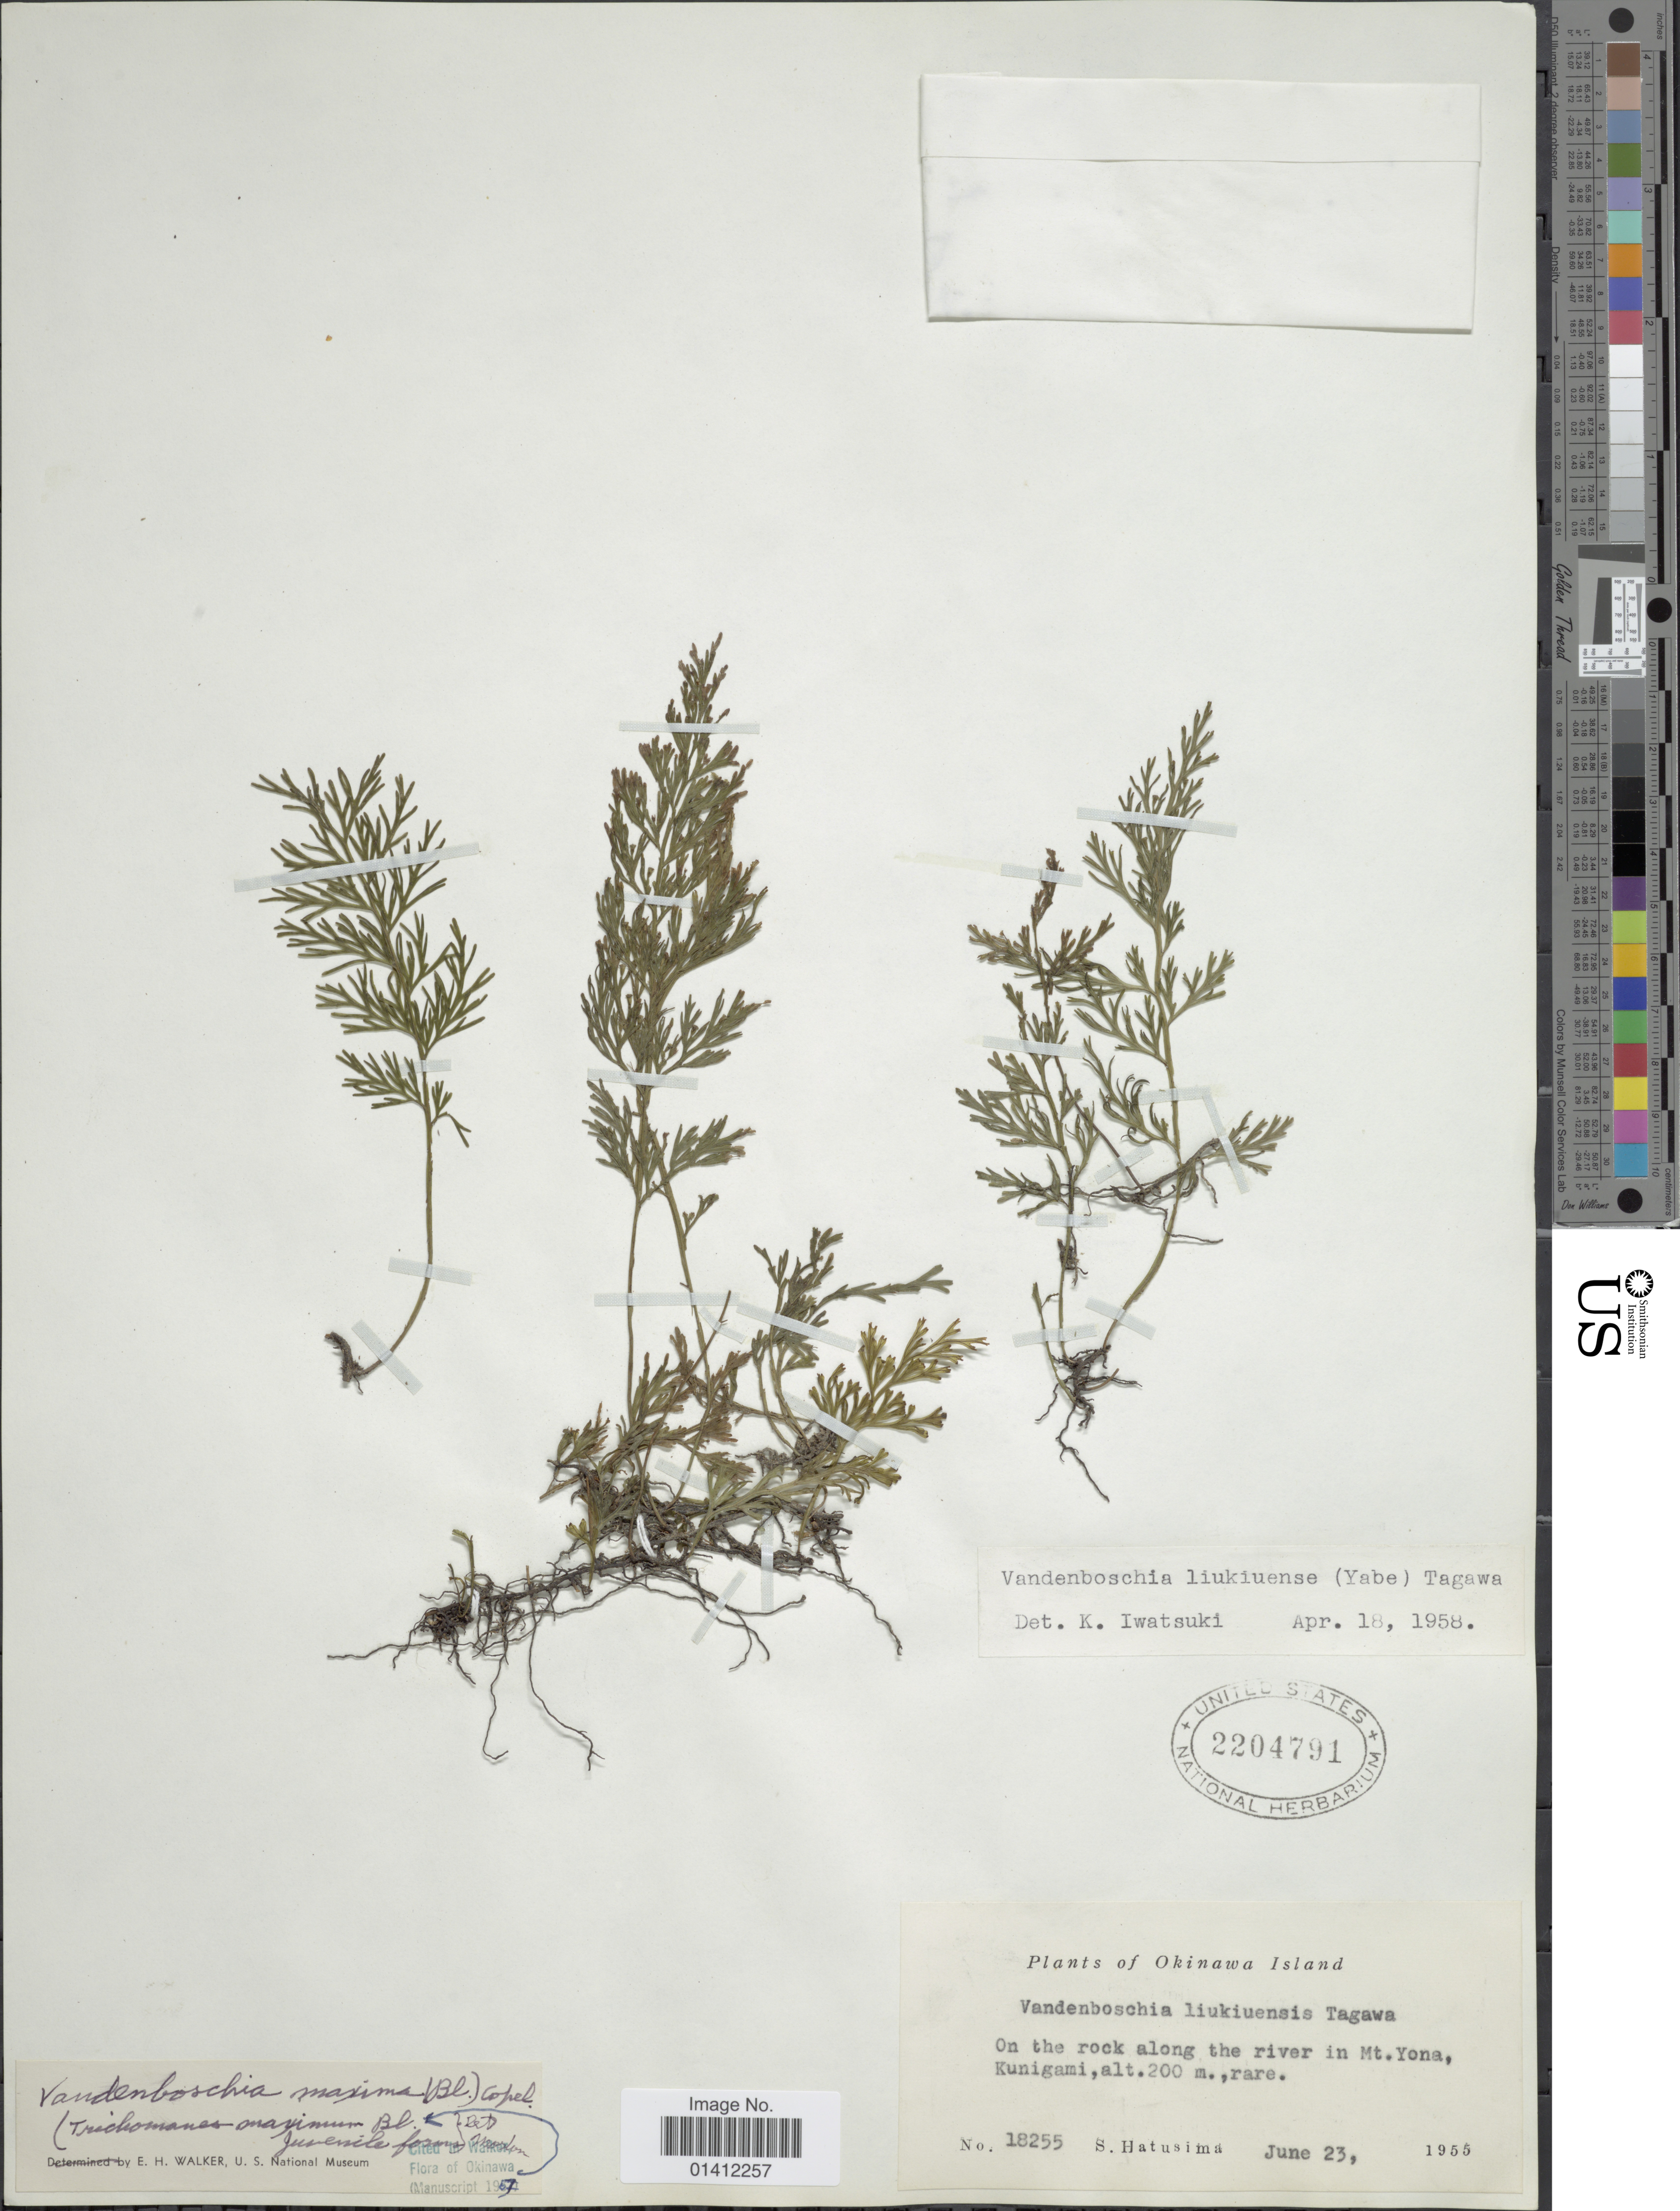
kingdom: Plantae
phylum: Tracheophyta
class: Polypodiopsida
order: Hymenophyllales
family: Hymenophyllaceae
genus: Vandenboschia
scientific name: Vandenboschia maxima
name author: (Blume) Copel.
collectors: S. Hatusima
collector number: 18255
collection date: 1955-06-23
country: Japan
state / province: Okinawa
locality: Okinawa Island. On the rock along the river in Mt. Yona, Kunigami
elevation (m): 200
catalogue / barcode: US 2204791